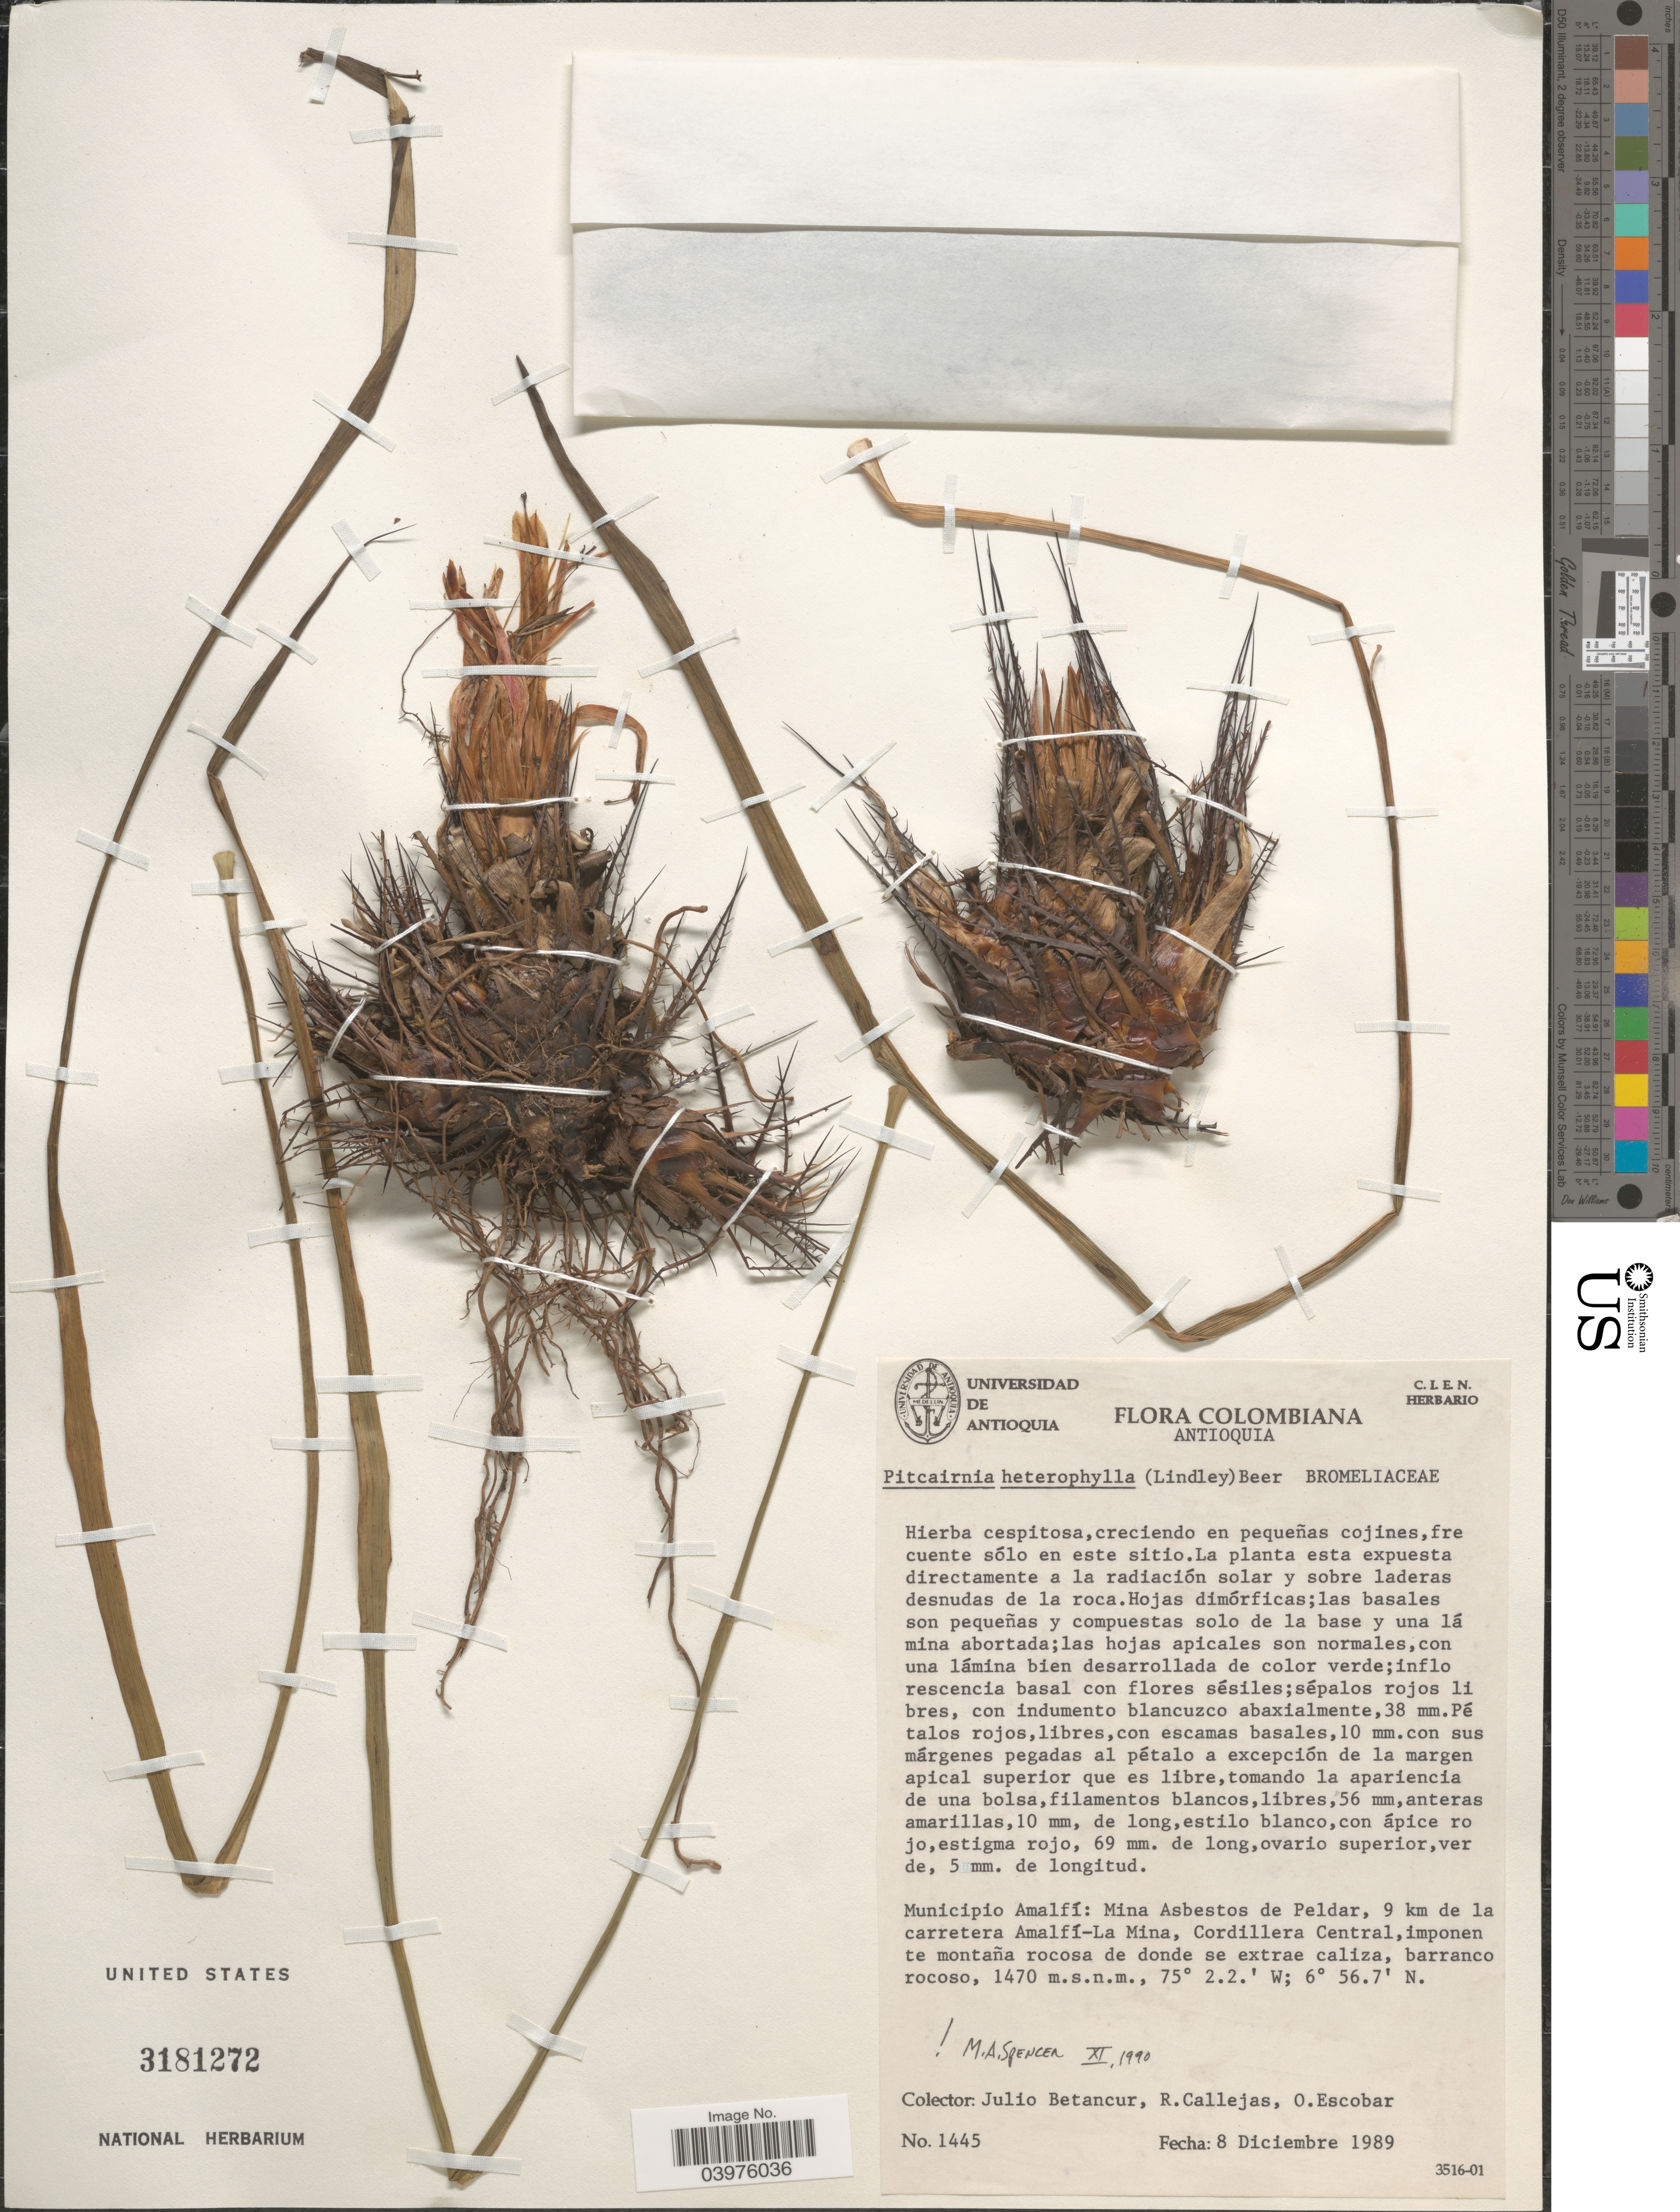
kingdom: Plantae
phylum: Tracheophyta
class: Liliopsida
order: Poales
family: Bromeliaceae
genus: Pitcairnia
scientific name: Pitcairnia heterophylla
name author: (Lindl.) Beer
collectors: J. Betancur, R. Callejas & O. Escobar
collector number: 1445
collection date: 1989-12-08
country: Colombia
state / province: Antioquia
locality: Municipio Amalfí: Mina Asbestos de Peldar, 9 km de la carretera Amalfí-La Mina, Cordillera Central, imponen te montaña rocosa de donde se extrae caliza, barranco rocoso.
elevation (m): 1470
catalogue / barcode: US 3181272